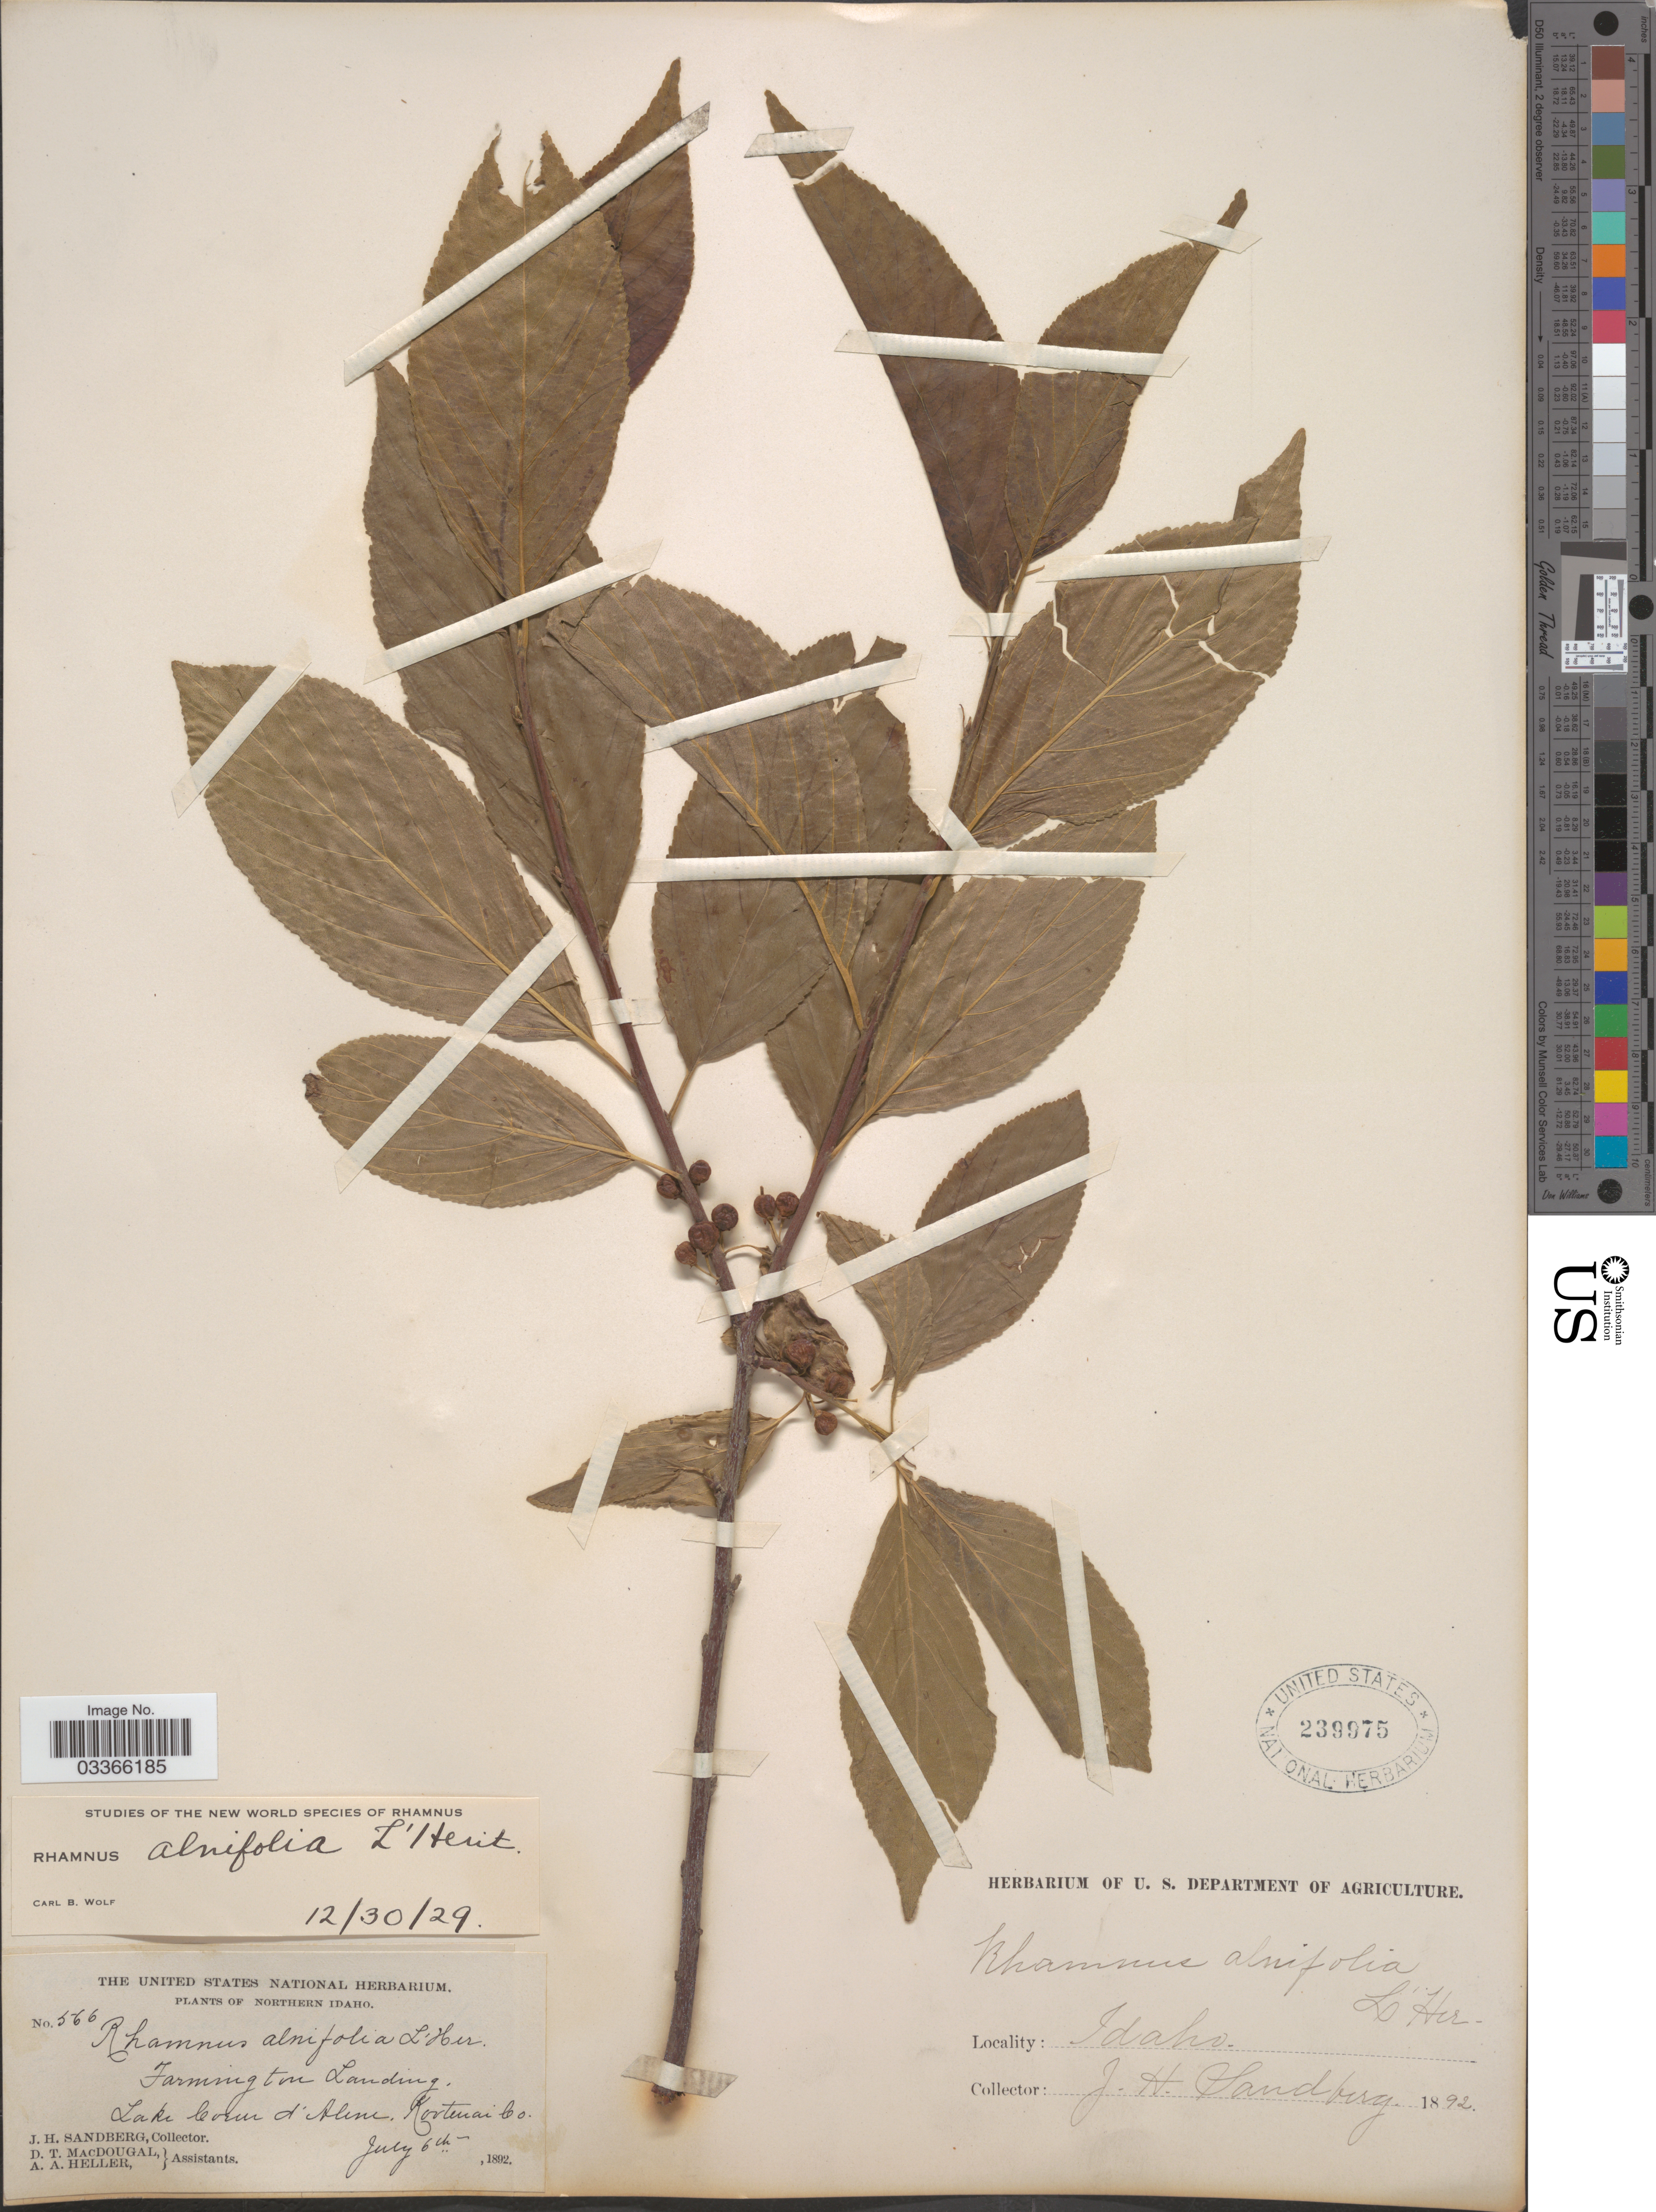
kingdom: Plantae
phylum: Tracheophyta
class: Magnoliopsida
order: Rosales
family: Rhamnaceae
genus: Rhamnus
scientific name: Rhamnus alnifolia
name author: L'Hér.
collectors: J. H. Sandberg, D. T. MacDougal & A. A. Heller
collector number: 566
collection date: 1892-07-06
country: United States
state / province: Idaho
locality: Northern Idaho, Farmington Landing. Lake Coeur d'Alene, Kootenai Co.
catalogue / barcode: US 239975